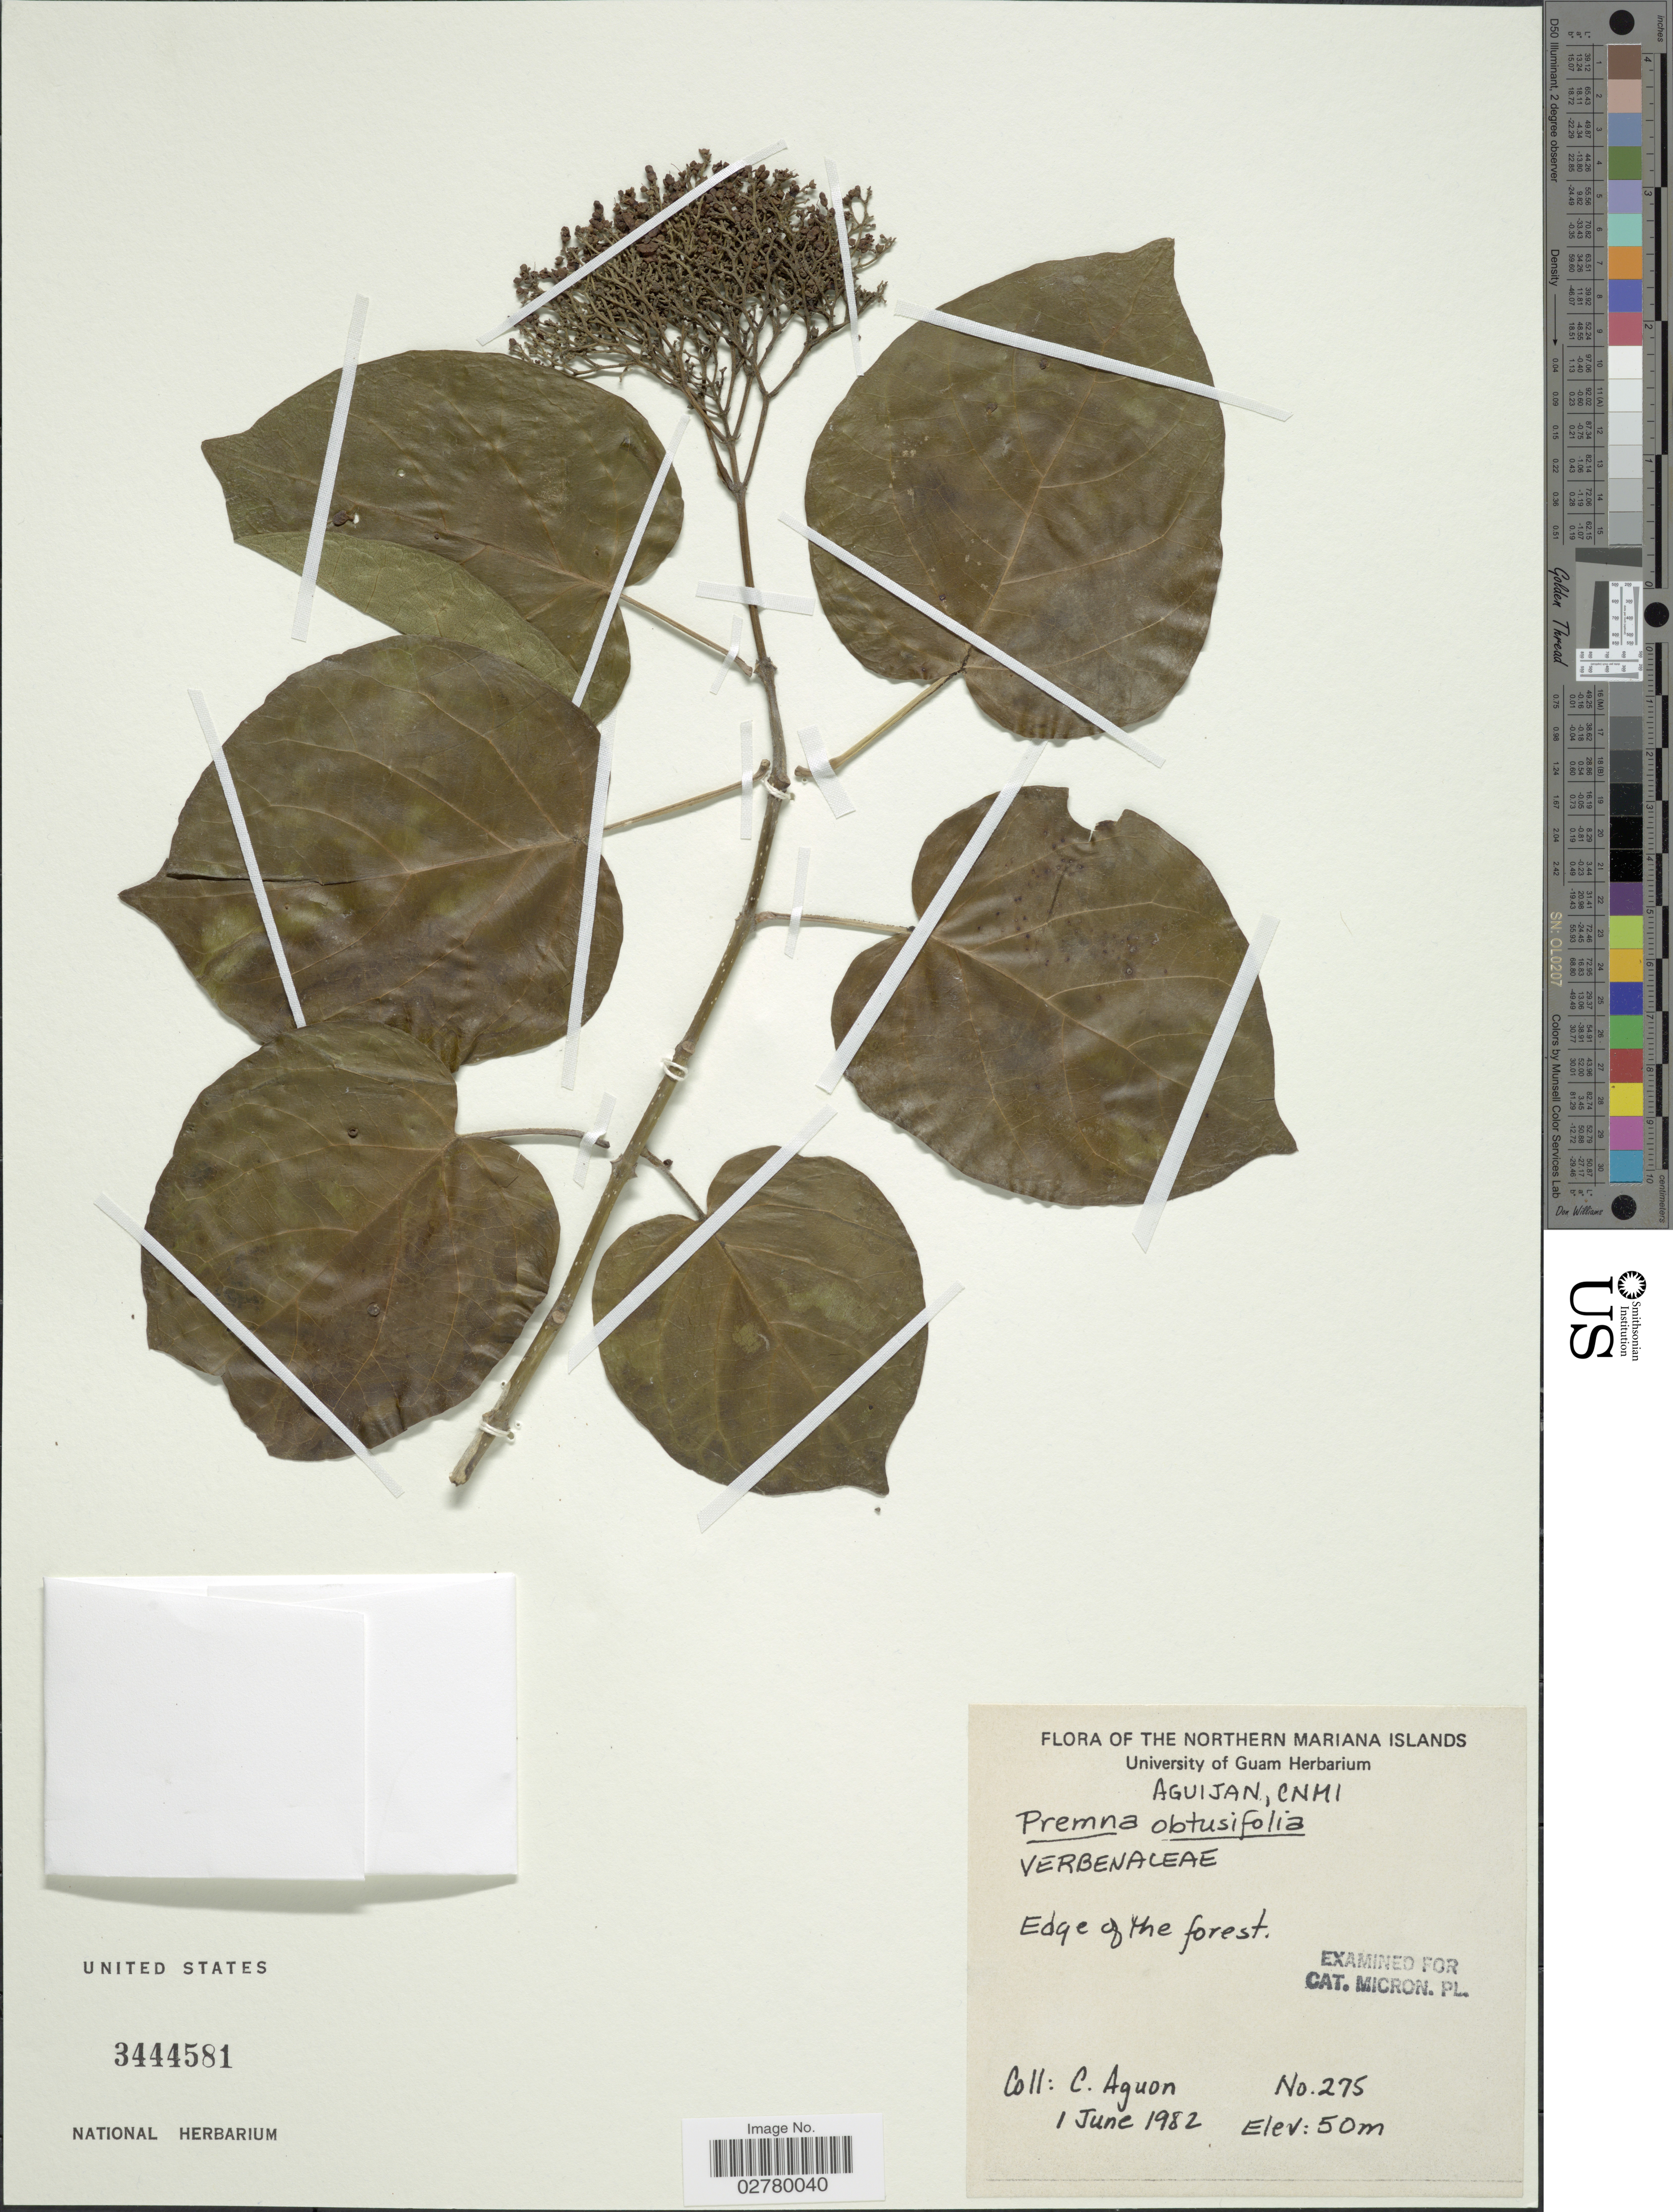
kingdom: Plantae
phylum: Tracheophyta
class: Magnoliopsida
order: Lamiales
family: Lamiaceae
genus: Premna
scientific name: Premna obtusifolia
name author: R. Br.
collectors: C. Aguon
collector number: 275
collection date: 1982-06-01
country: Northern Mariana Islands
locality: Aguijan, CNMI [interpreted]. Edge of forest.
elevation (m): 50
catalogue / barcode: US 3444581